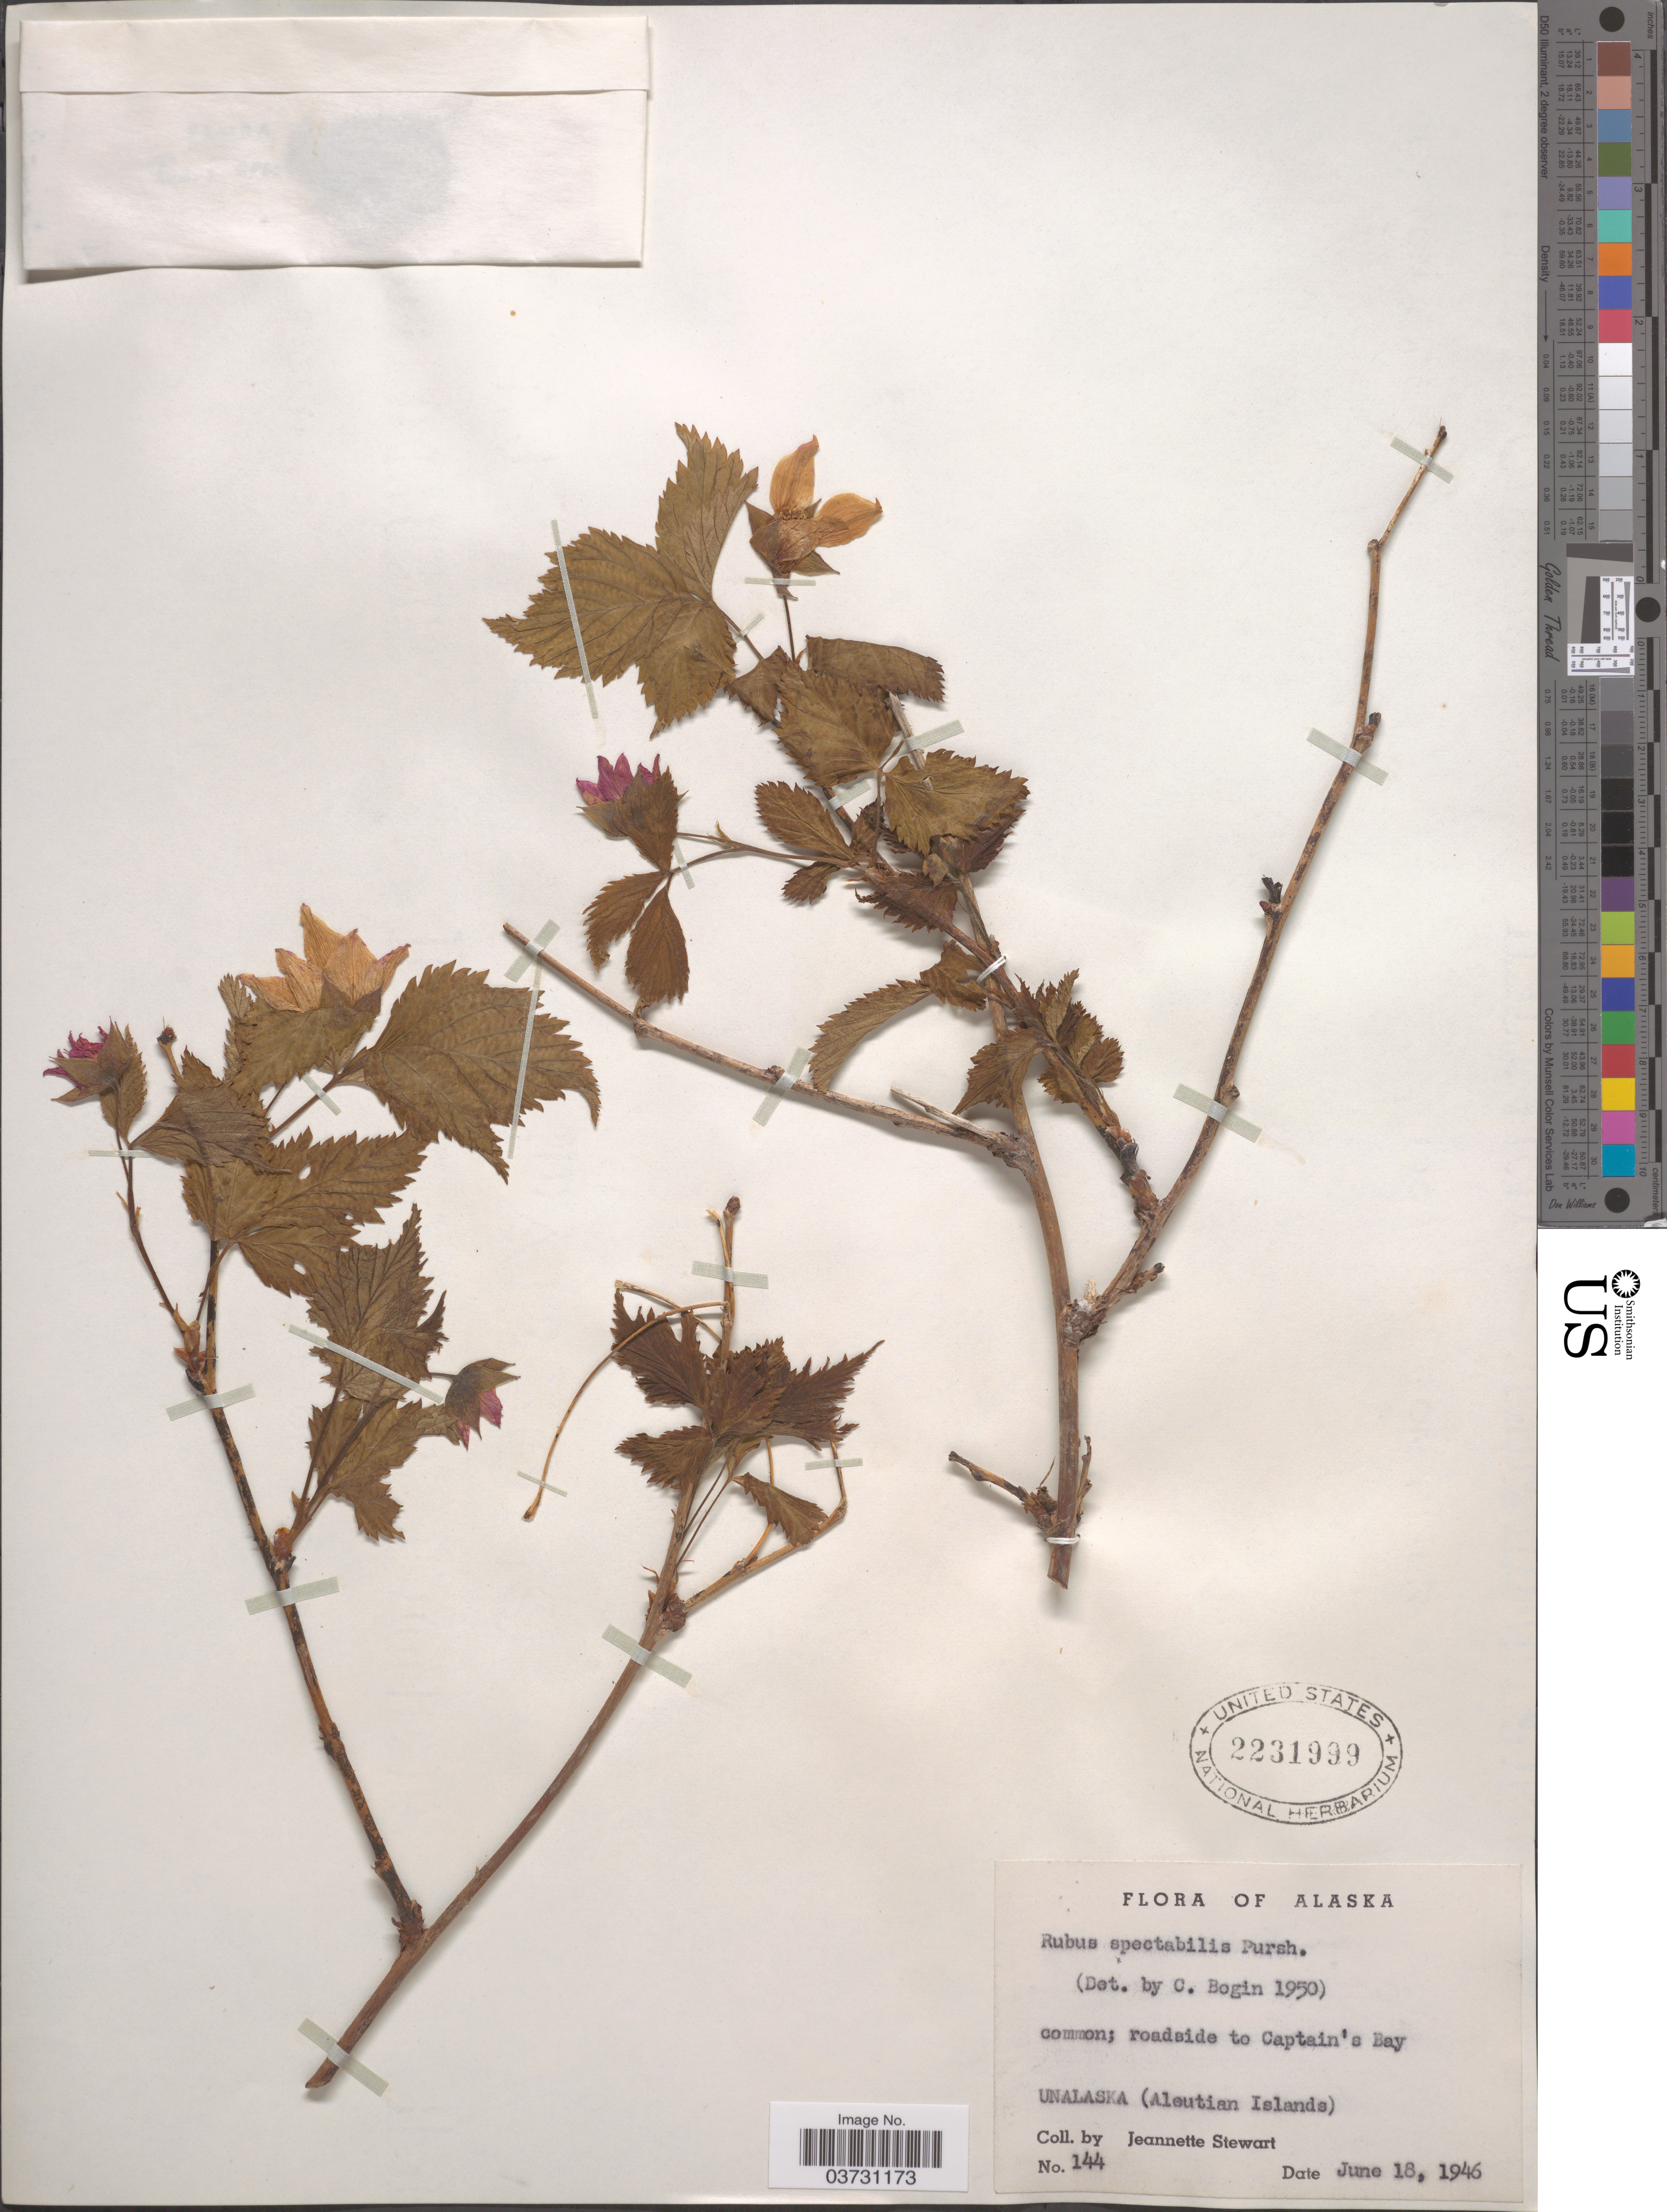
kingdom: Plantae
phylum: Tracheophyta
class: Magnoliopsida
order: Rosales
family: Rosaceae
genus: Rubus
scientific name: Rubus spectabilis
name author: Pursh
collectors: J. Stewart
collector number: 144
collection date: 1946-06-18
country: United States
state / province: Alaska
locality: Roadside to Captain's Bay. Unalaska (Aleutian Islands).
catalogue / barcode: US 2231999